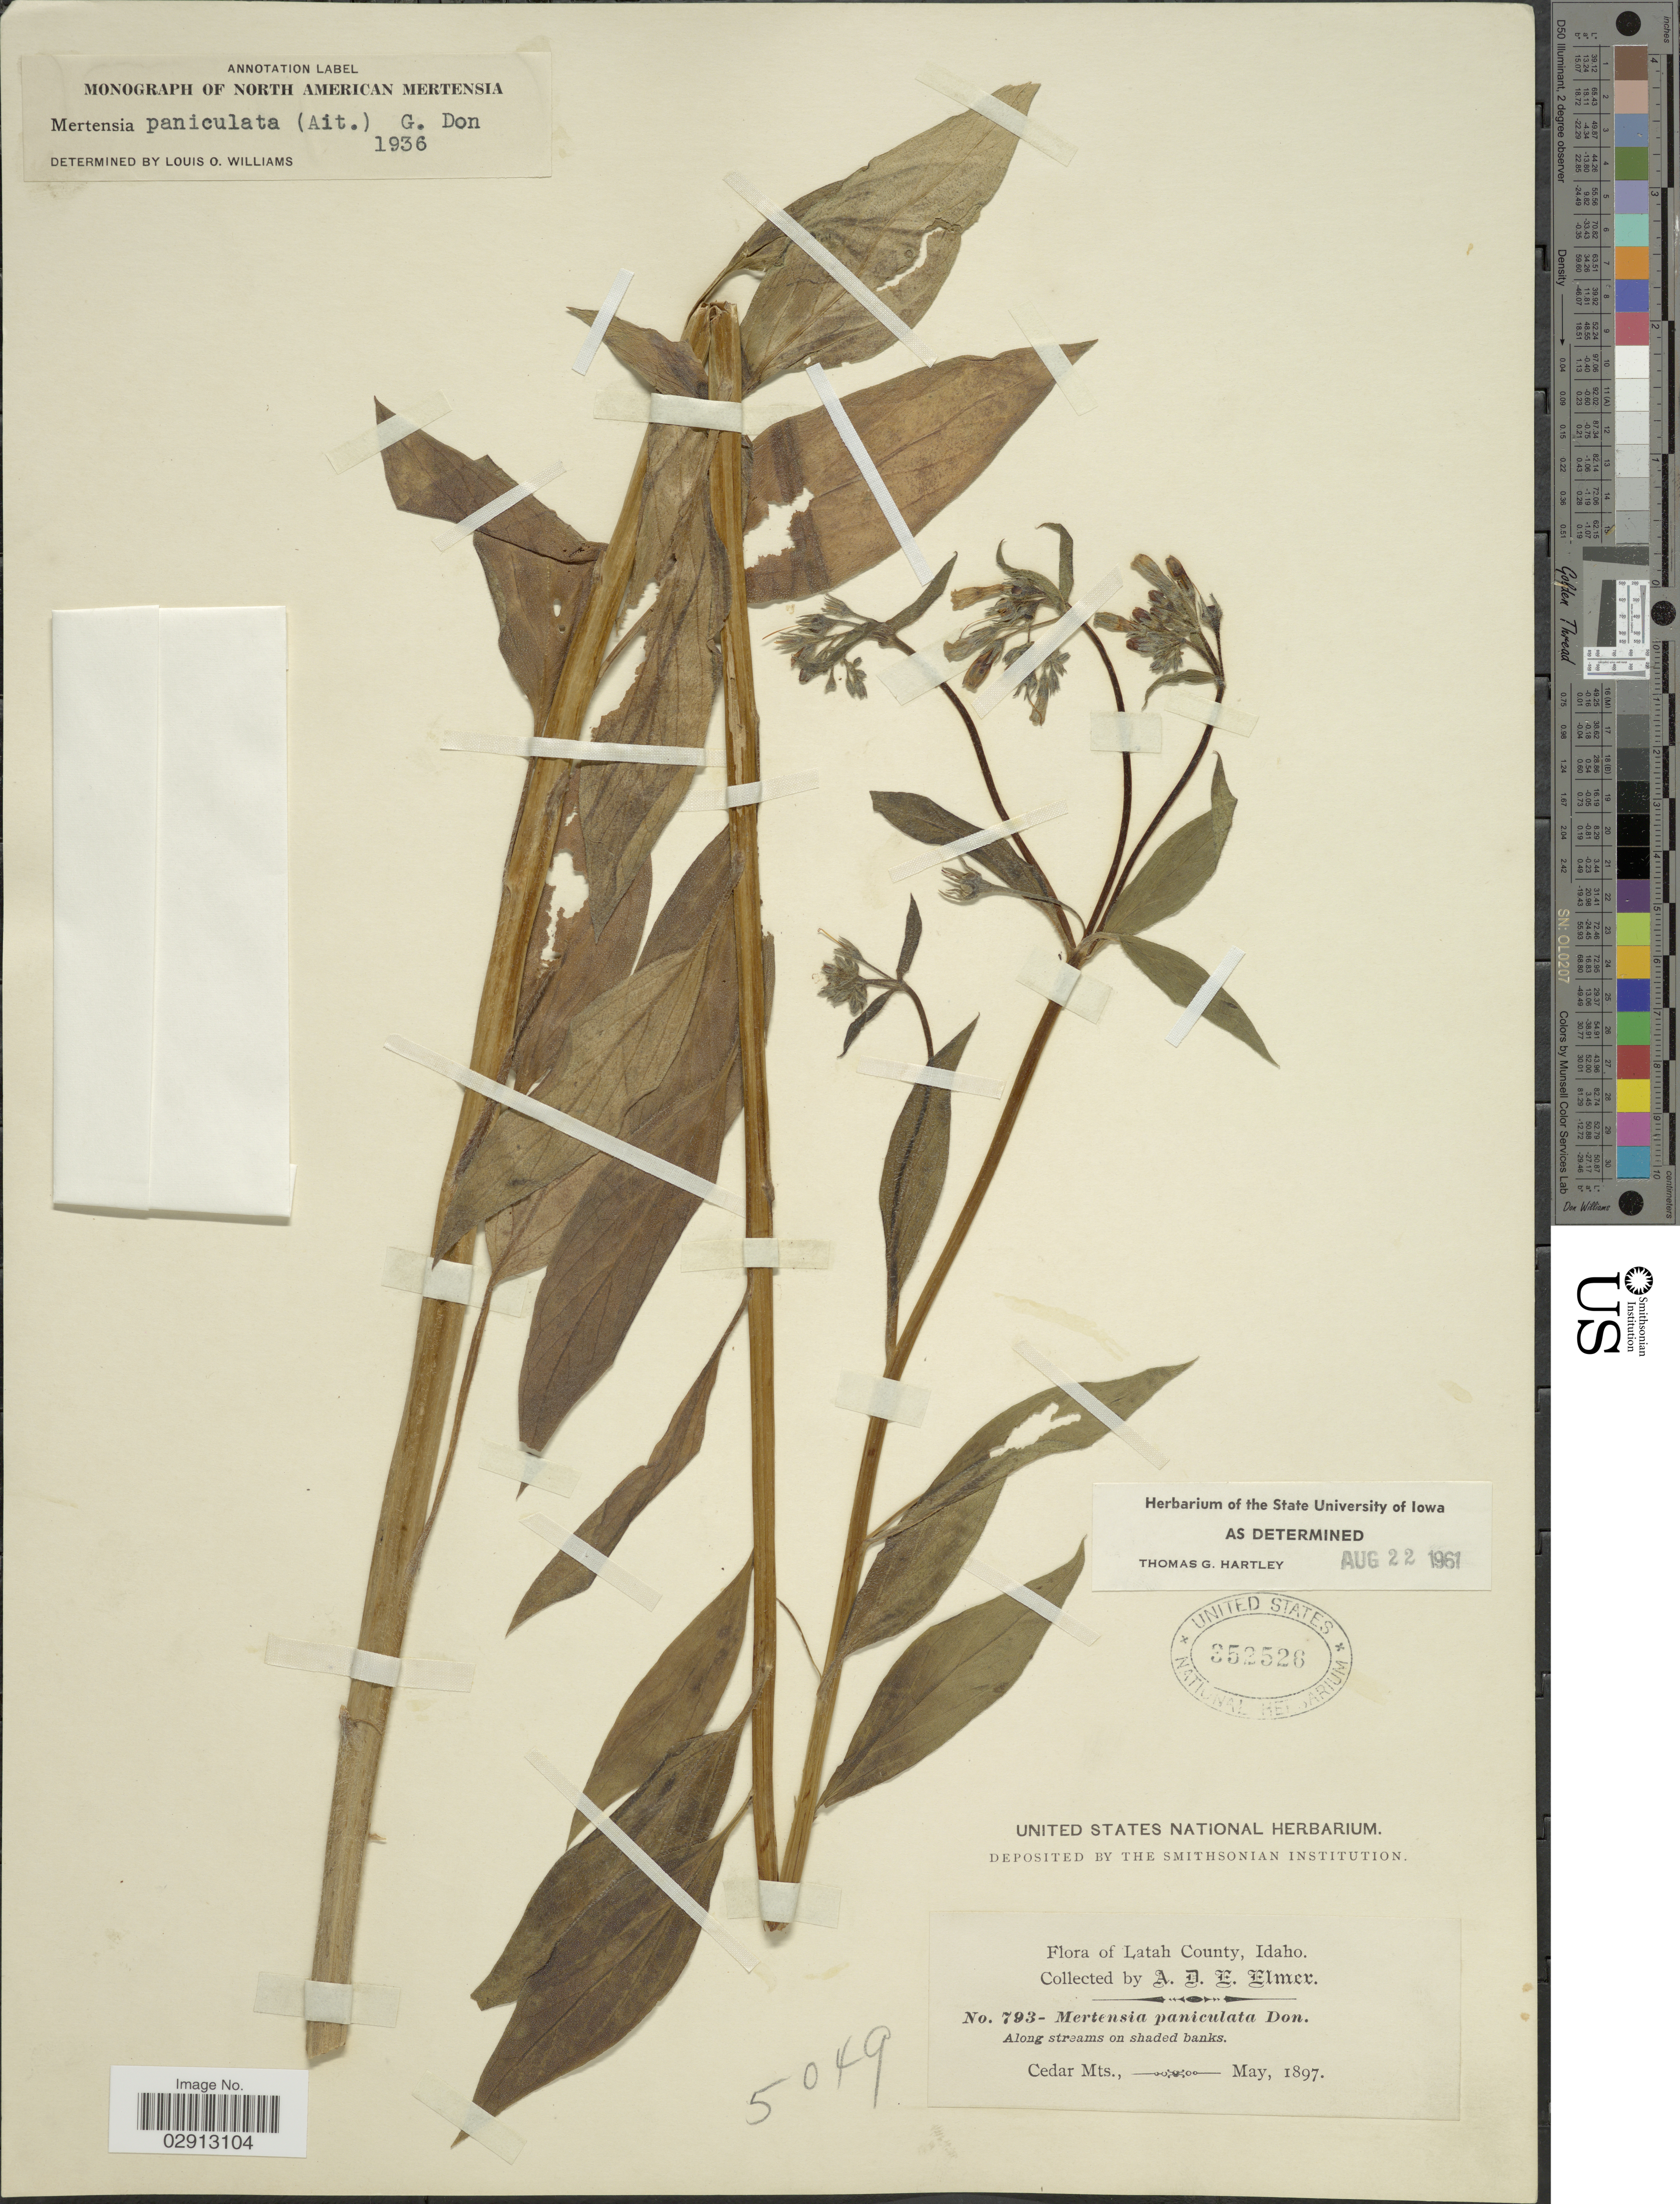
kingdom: Plantae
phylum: Tracheophyta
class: Magnoliopsida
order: Boraginales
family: Boraginaceae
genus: Mertensia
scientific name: Mertensia paniculata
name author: (Aiton) G. Don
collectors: A. D. E. Elmer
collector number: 793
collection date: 1897-05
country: United States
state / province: Idaho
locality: Latah County. Along streams on shaded banks. Cedar Mts.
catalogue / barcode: US 352526